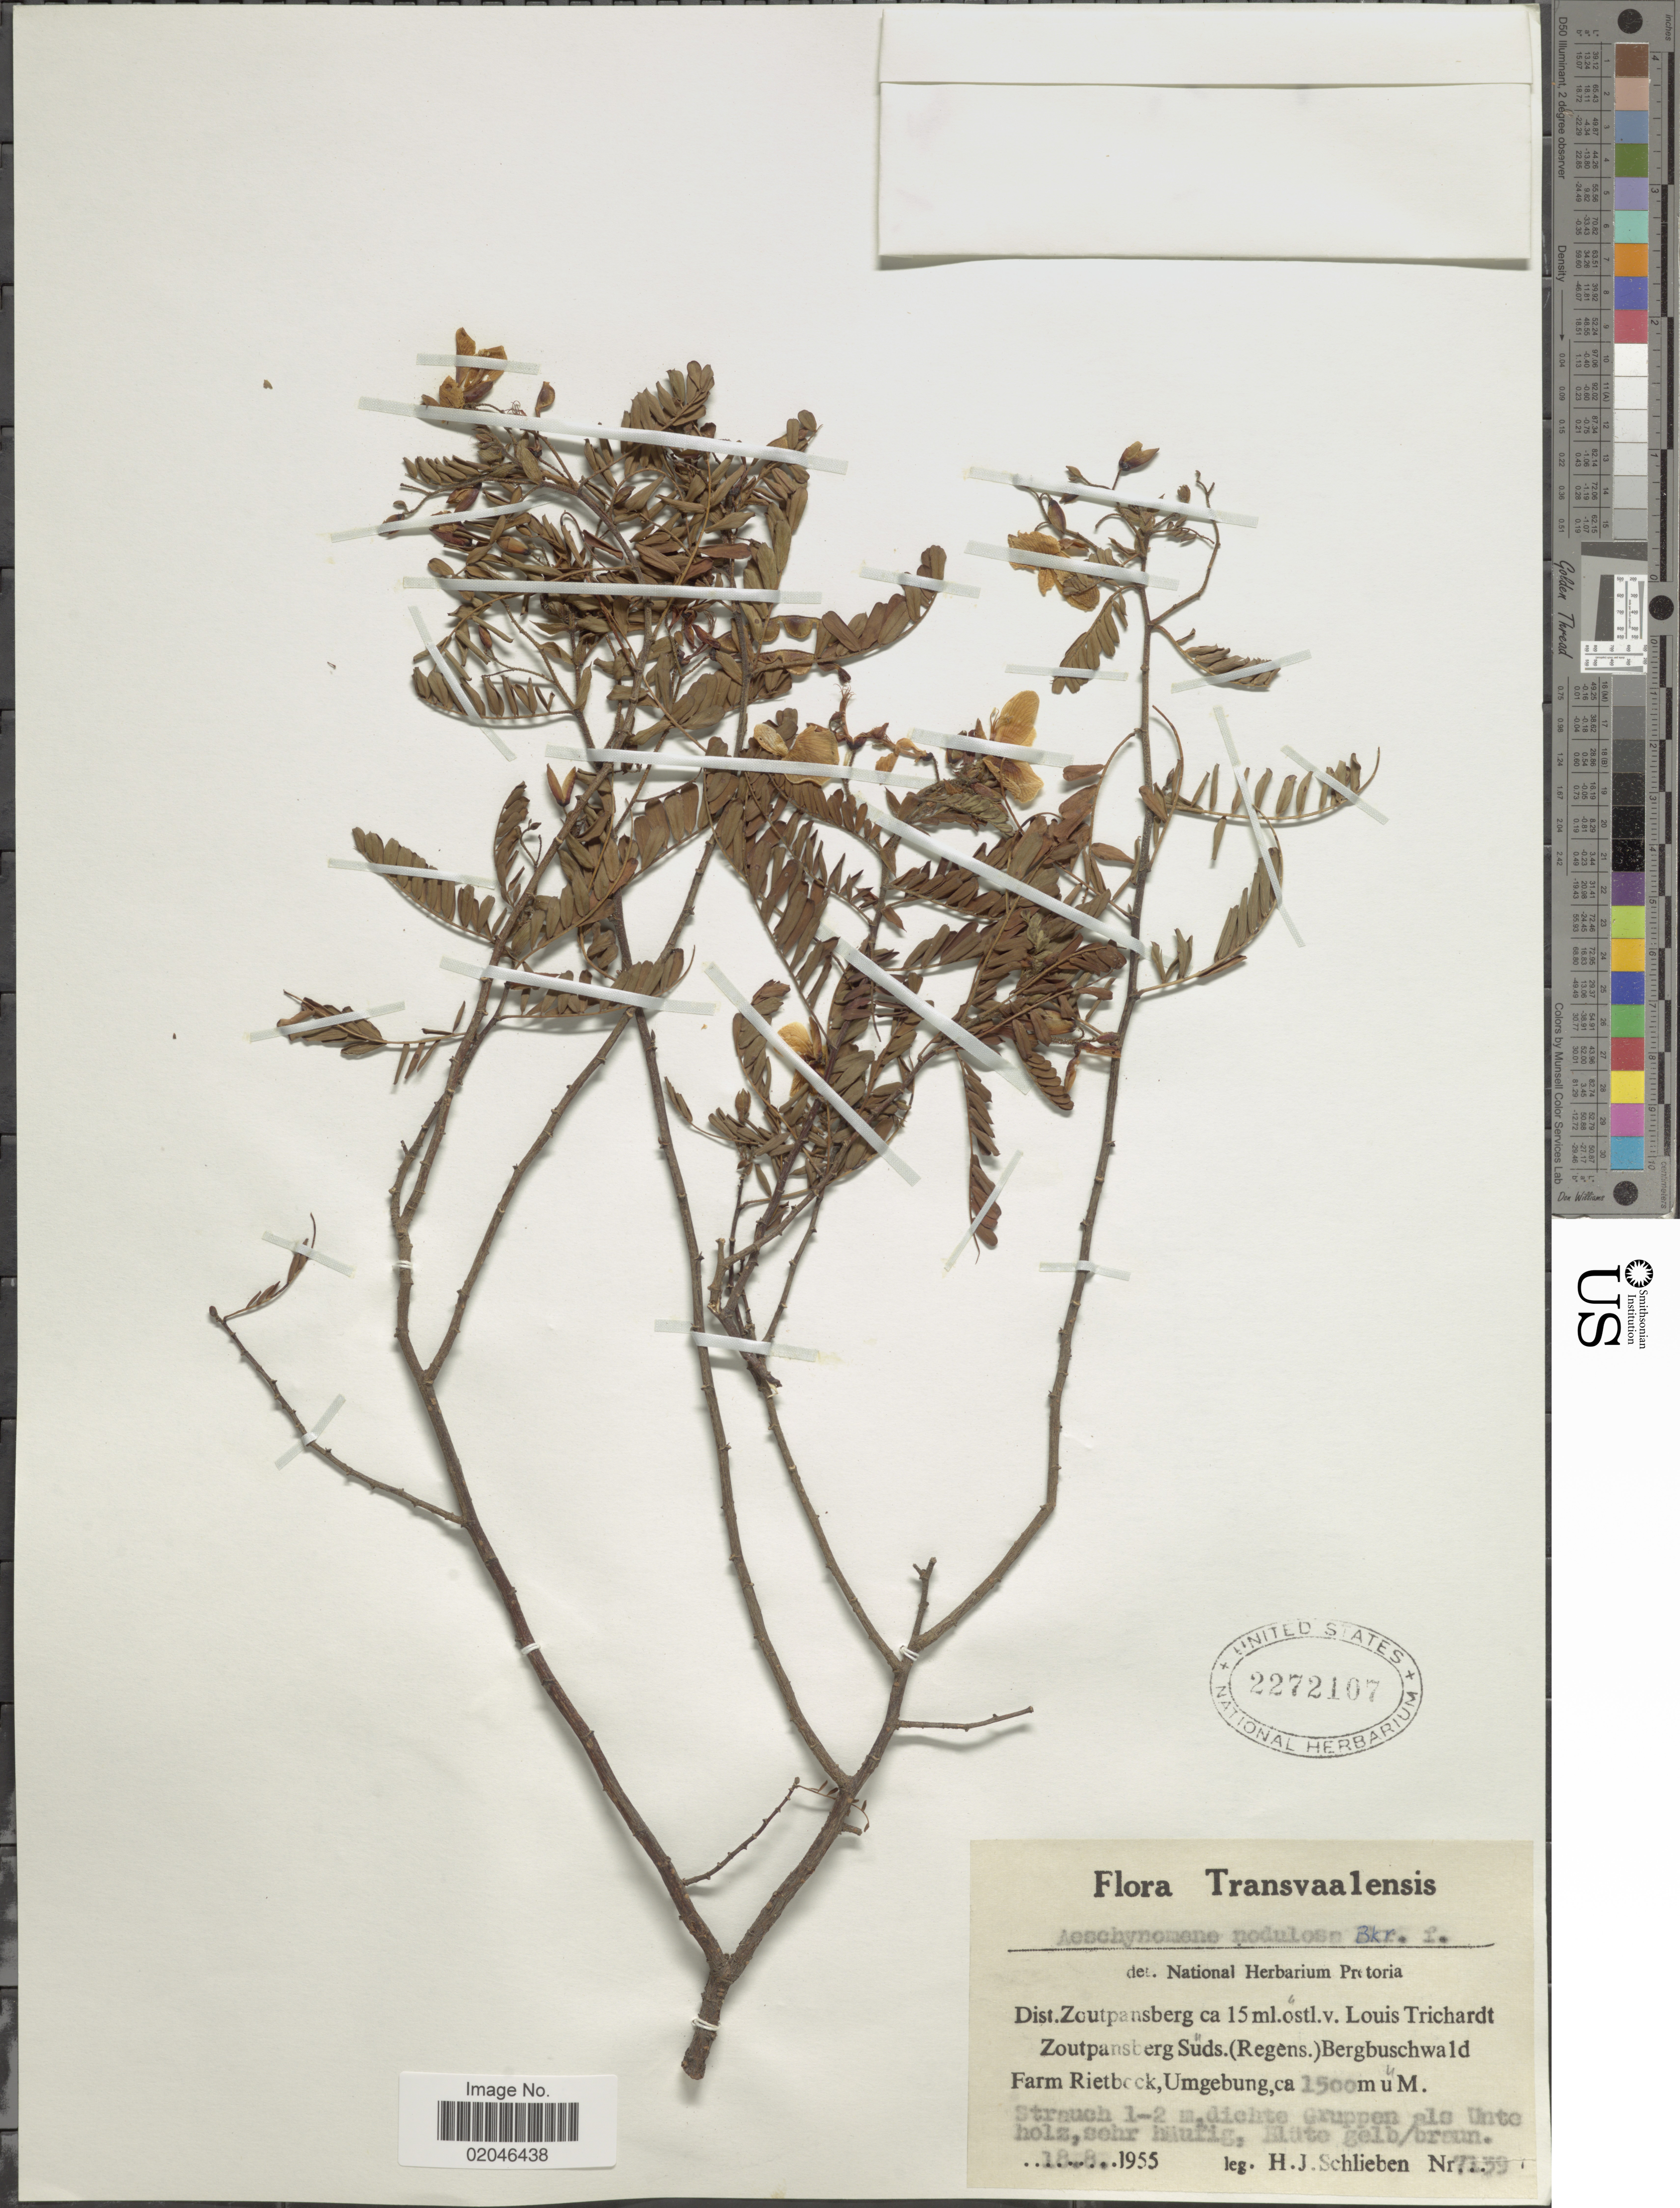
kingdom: Plantae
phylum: Tracheophyta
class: Magnoliopsida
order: Fabales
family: Fabaceae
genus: Aeschynomene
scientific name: Aeschynomene nodulosa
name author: Baker f.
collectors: H. J. Schlieben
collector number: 7139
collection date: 1955-08-18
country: South Africa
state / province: Limpopo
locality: Transvaalensis. Dist. Zoutpansberg ca 15 ml. ostl. v. Louis Trichardt Zoutpansberg Süds. (Regens.) Bergbuschwald Farm Rietbeck, Umgebung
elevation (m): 1500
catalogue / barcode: US 2272107